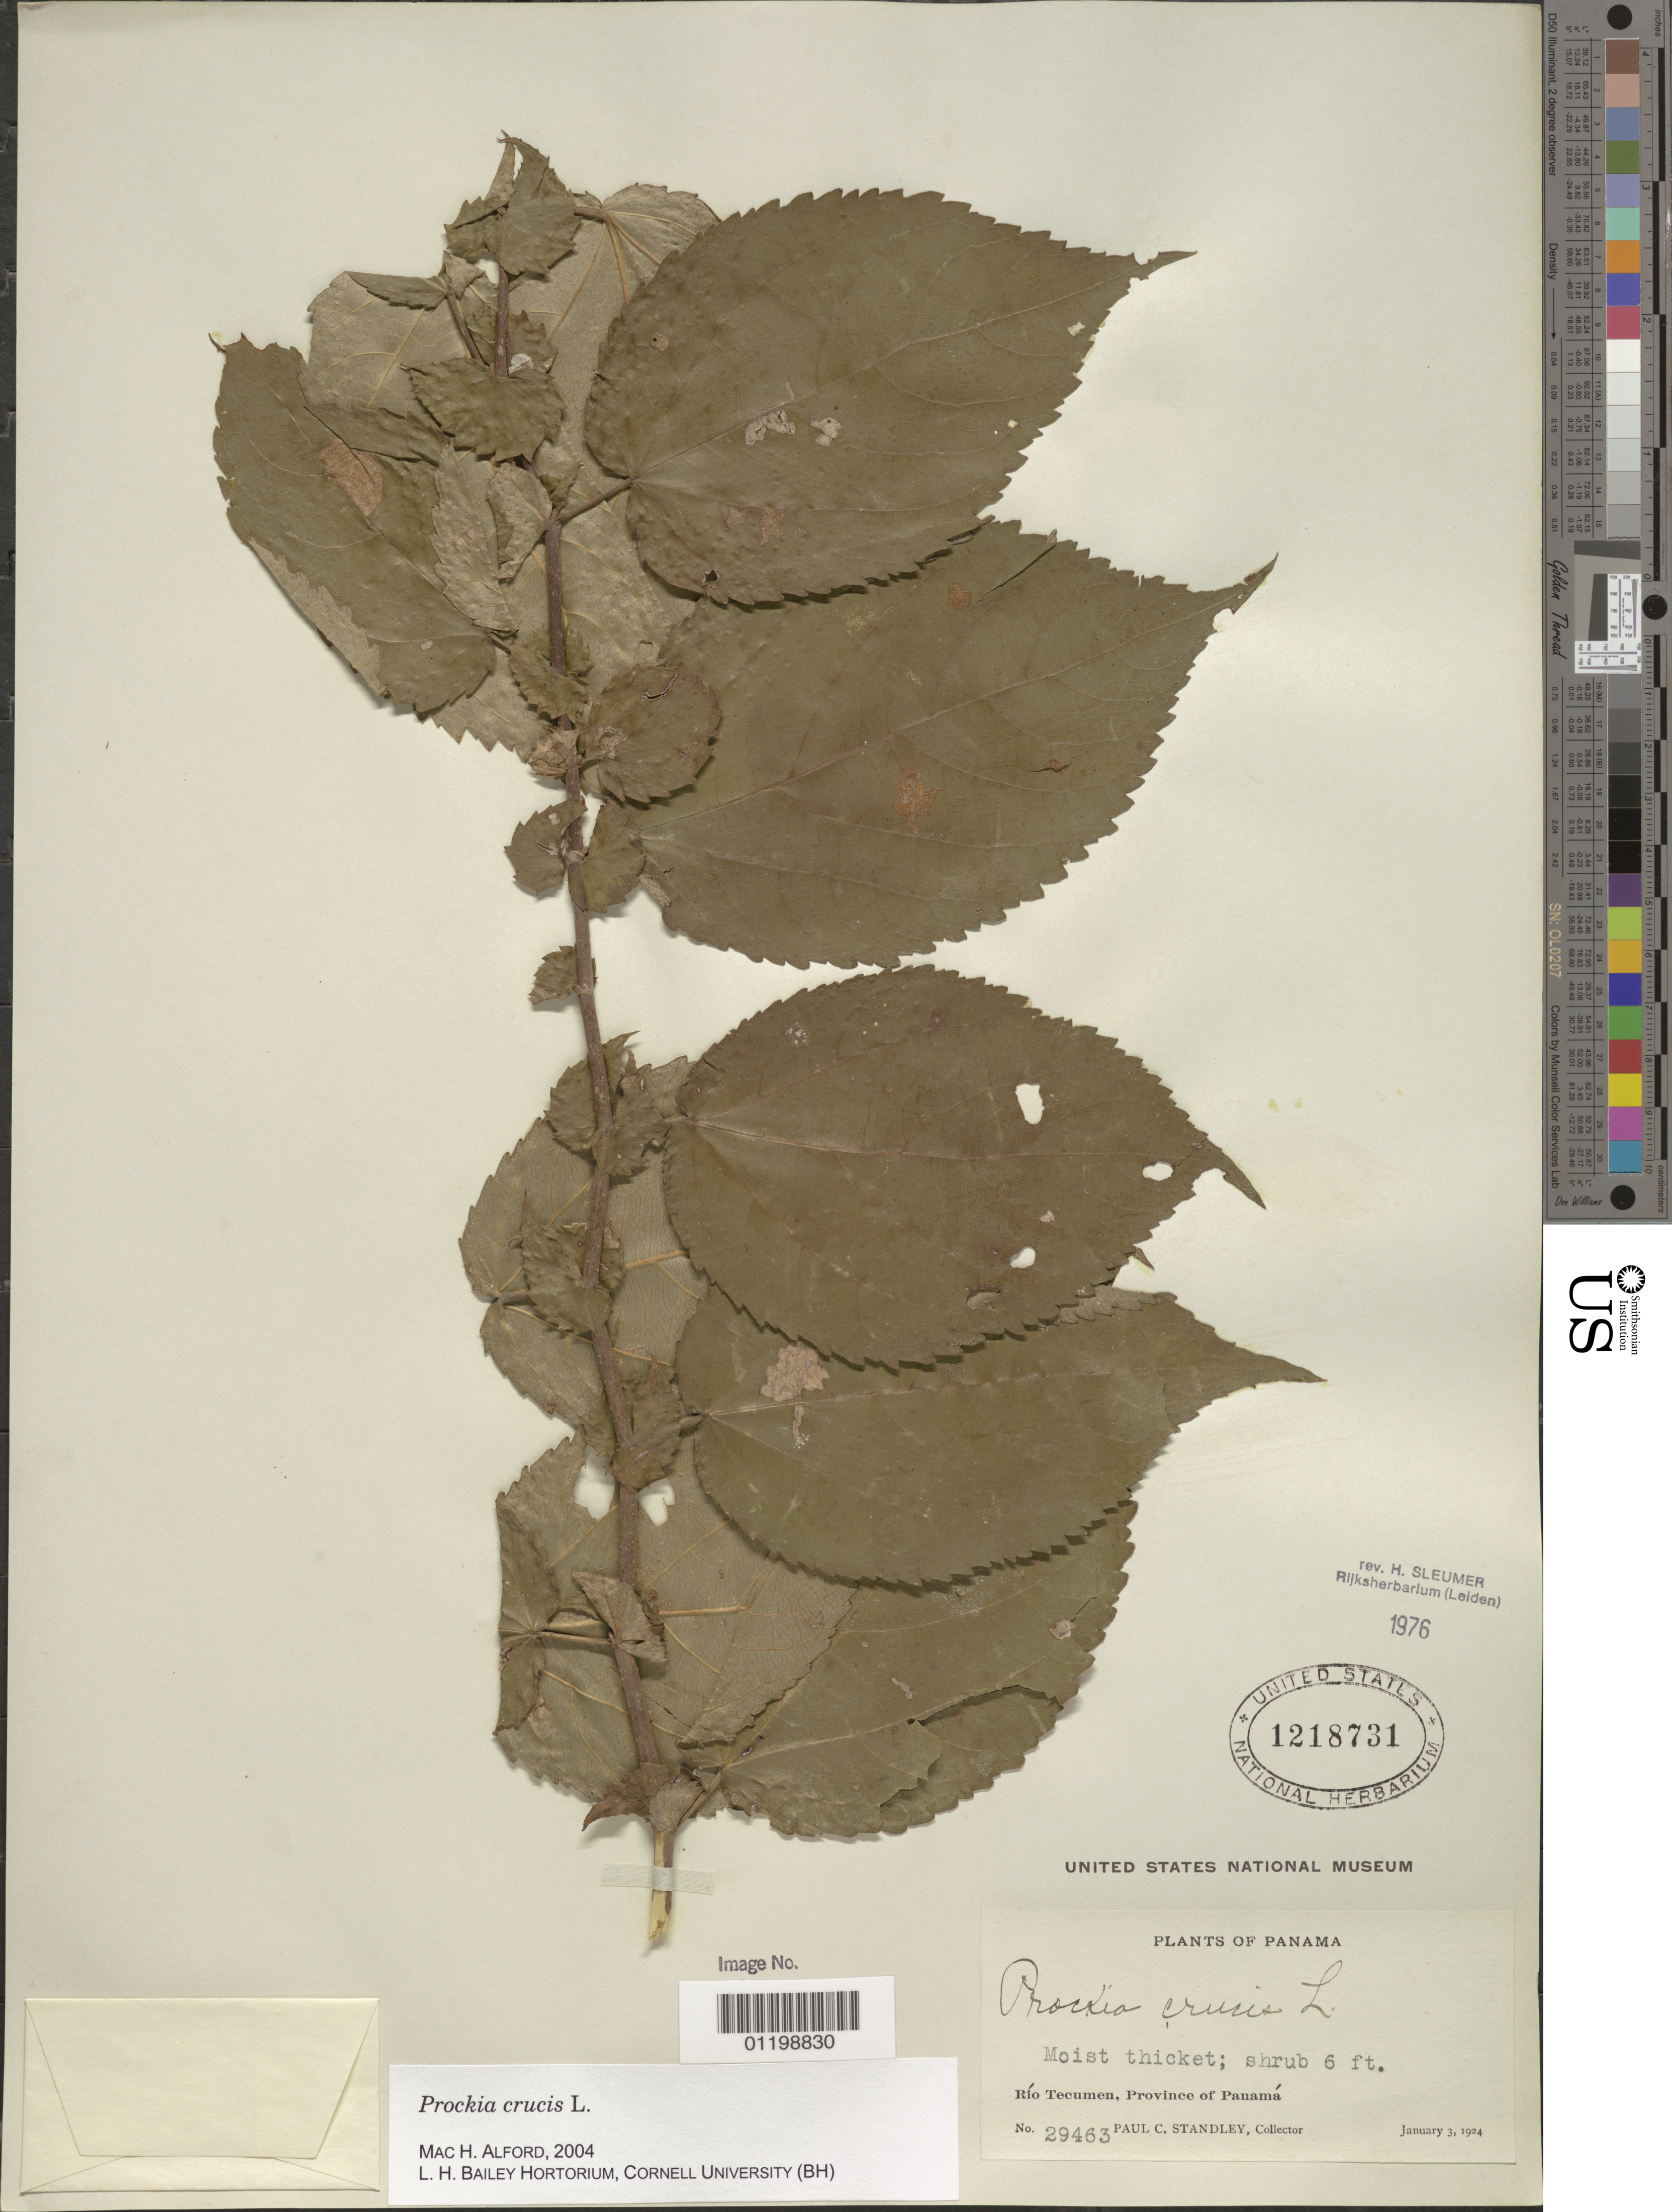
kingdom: Plantae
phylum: Tracheophyta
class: Magnoliopsida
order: Malpighiales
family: Salicaceae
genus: Prockia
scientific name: Prockia crucis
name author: P. Browne ex L.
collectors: P. C. Standley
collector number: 29463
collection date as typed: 03 Jan 1924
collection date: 1924-01-03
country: Panama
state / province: Panamá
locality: Rio Tecumen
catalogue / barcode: US 1218731